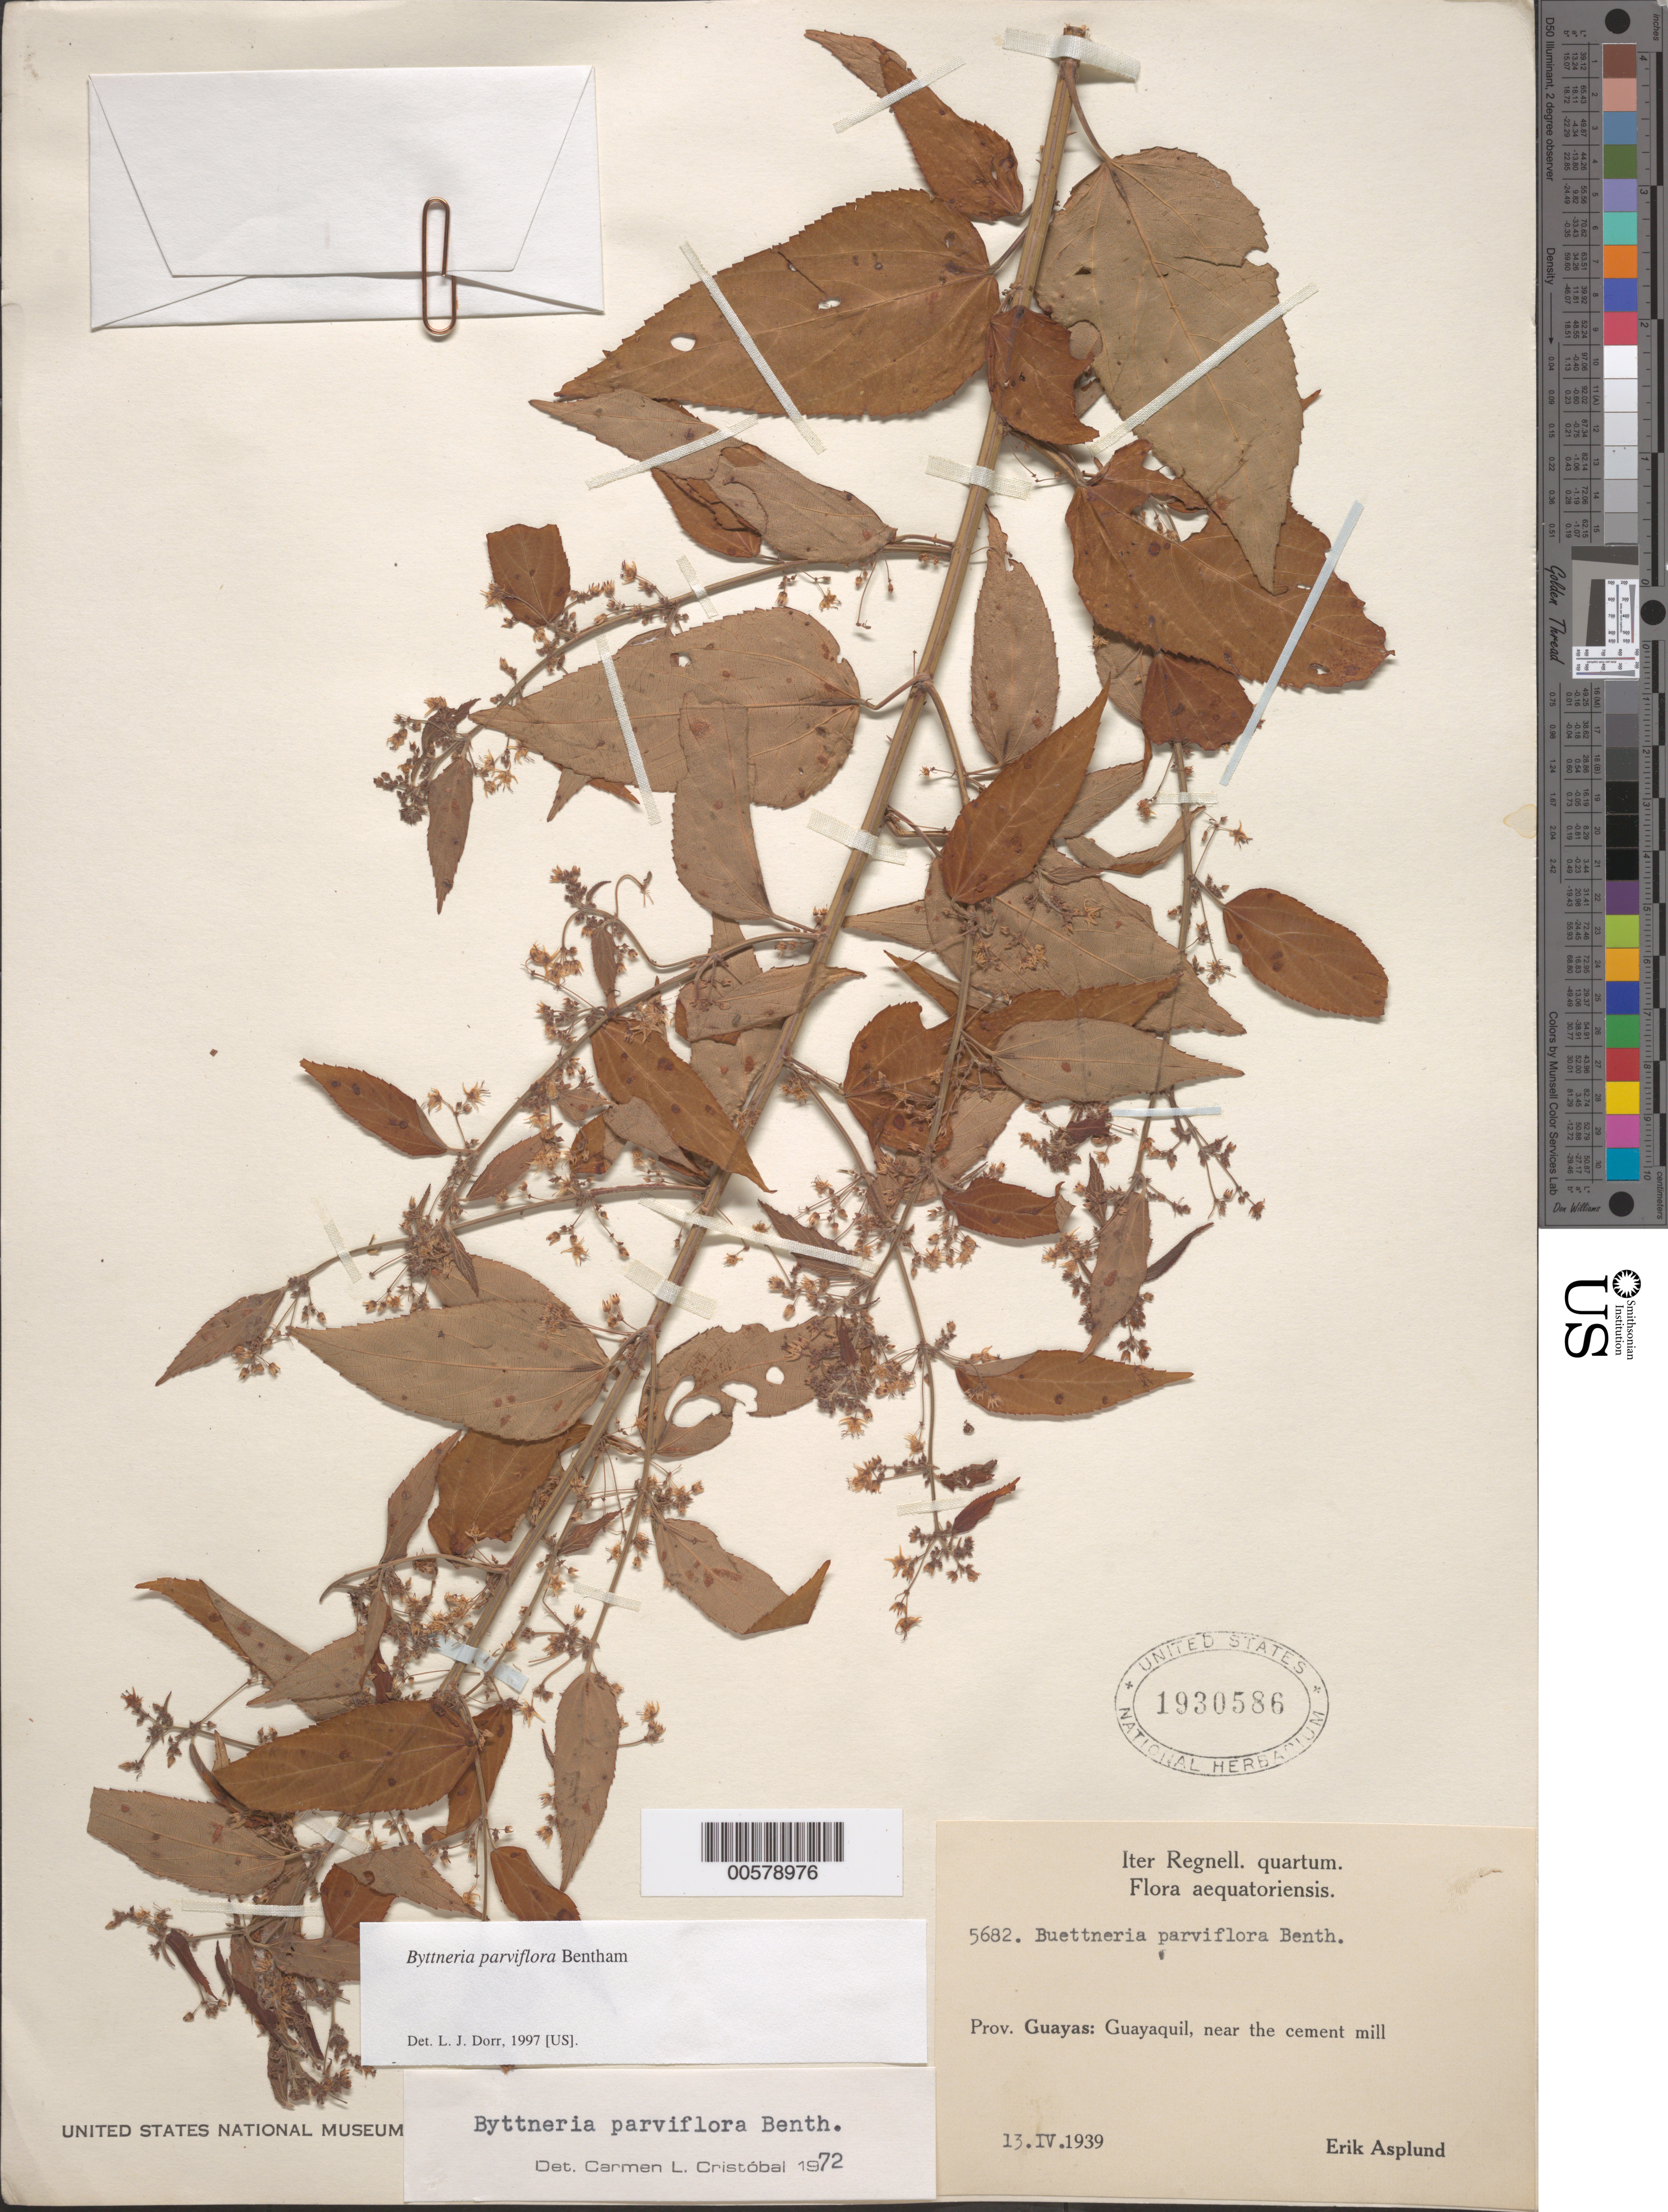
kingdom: Plantae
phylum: Tracheophyta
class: Magnoliopsida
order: Malvales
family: Malvaceae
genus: Byttneria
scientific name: Byttneria parviflora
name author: Benth.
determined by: Cristóbal, C. L.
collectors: E. Asplund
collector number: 5682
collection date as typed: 13 Apr 1939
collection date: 1939-04-13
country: Ecuador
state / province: Guayas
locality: Guayaquil, near the cement mill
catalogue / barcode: US 1930586